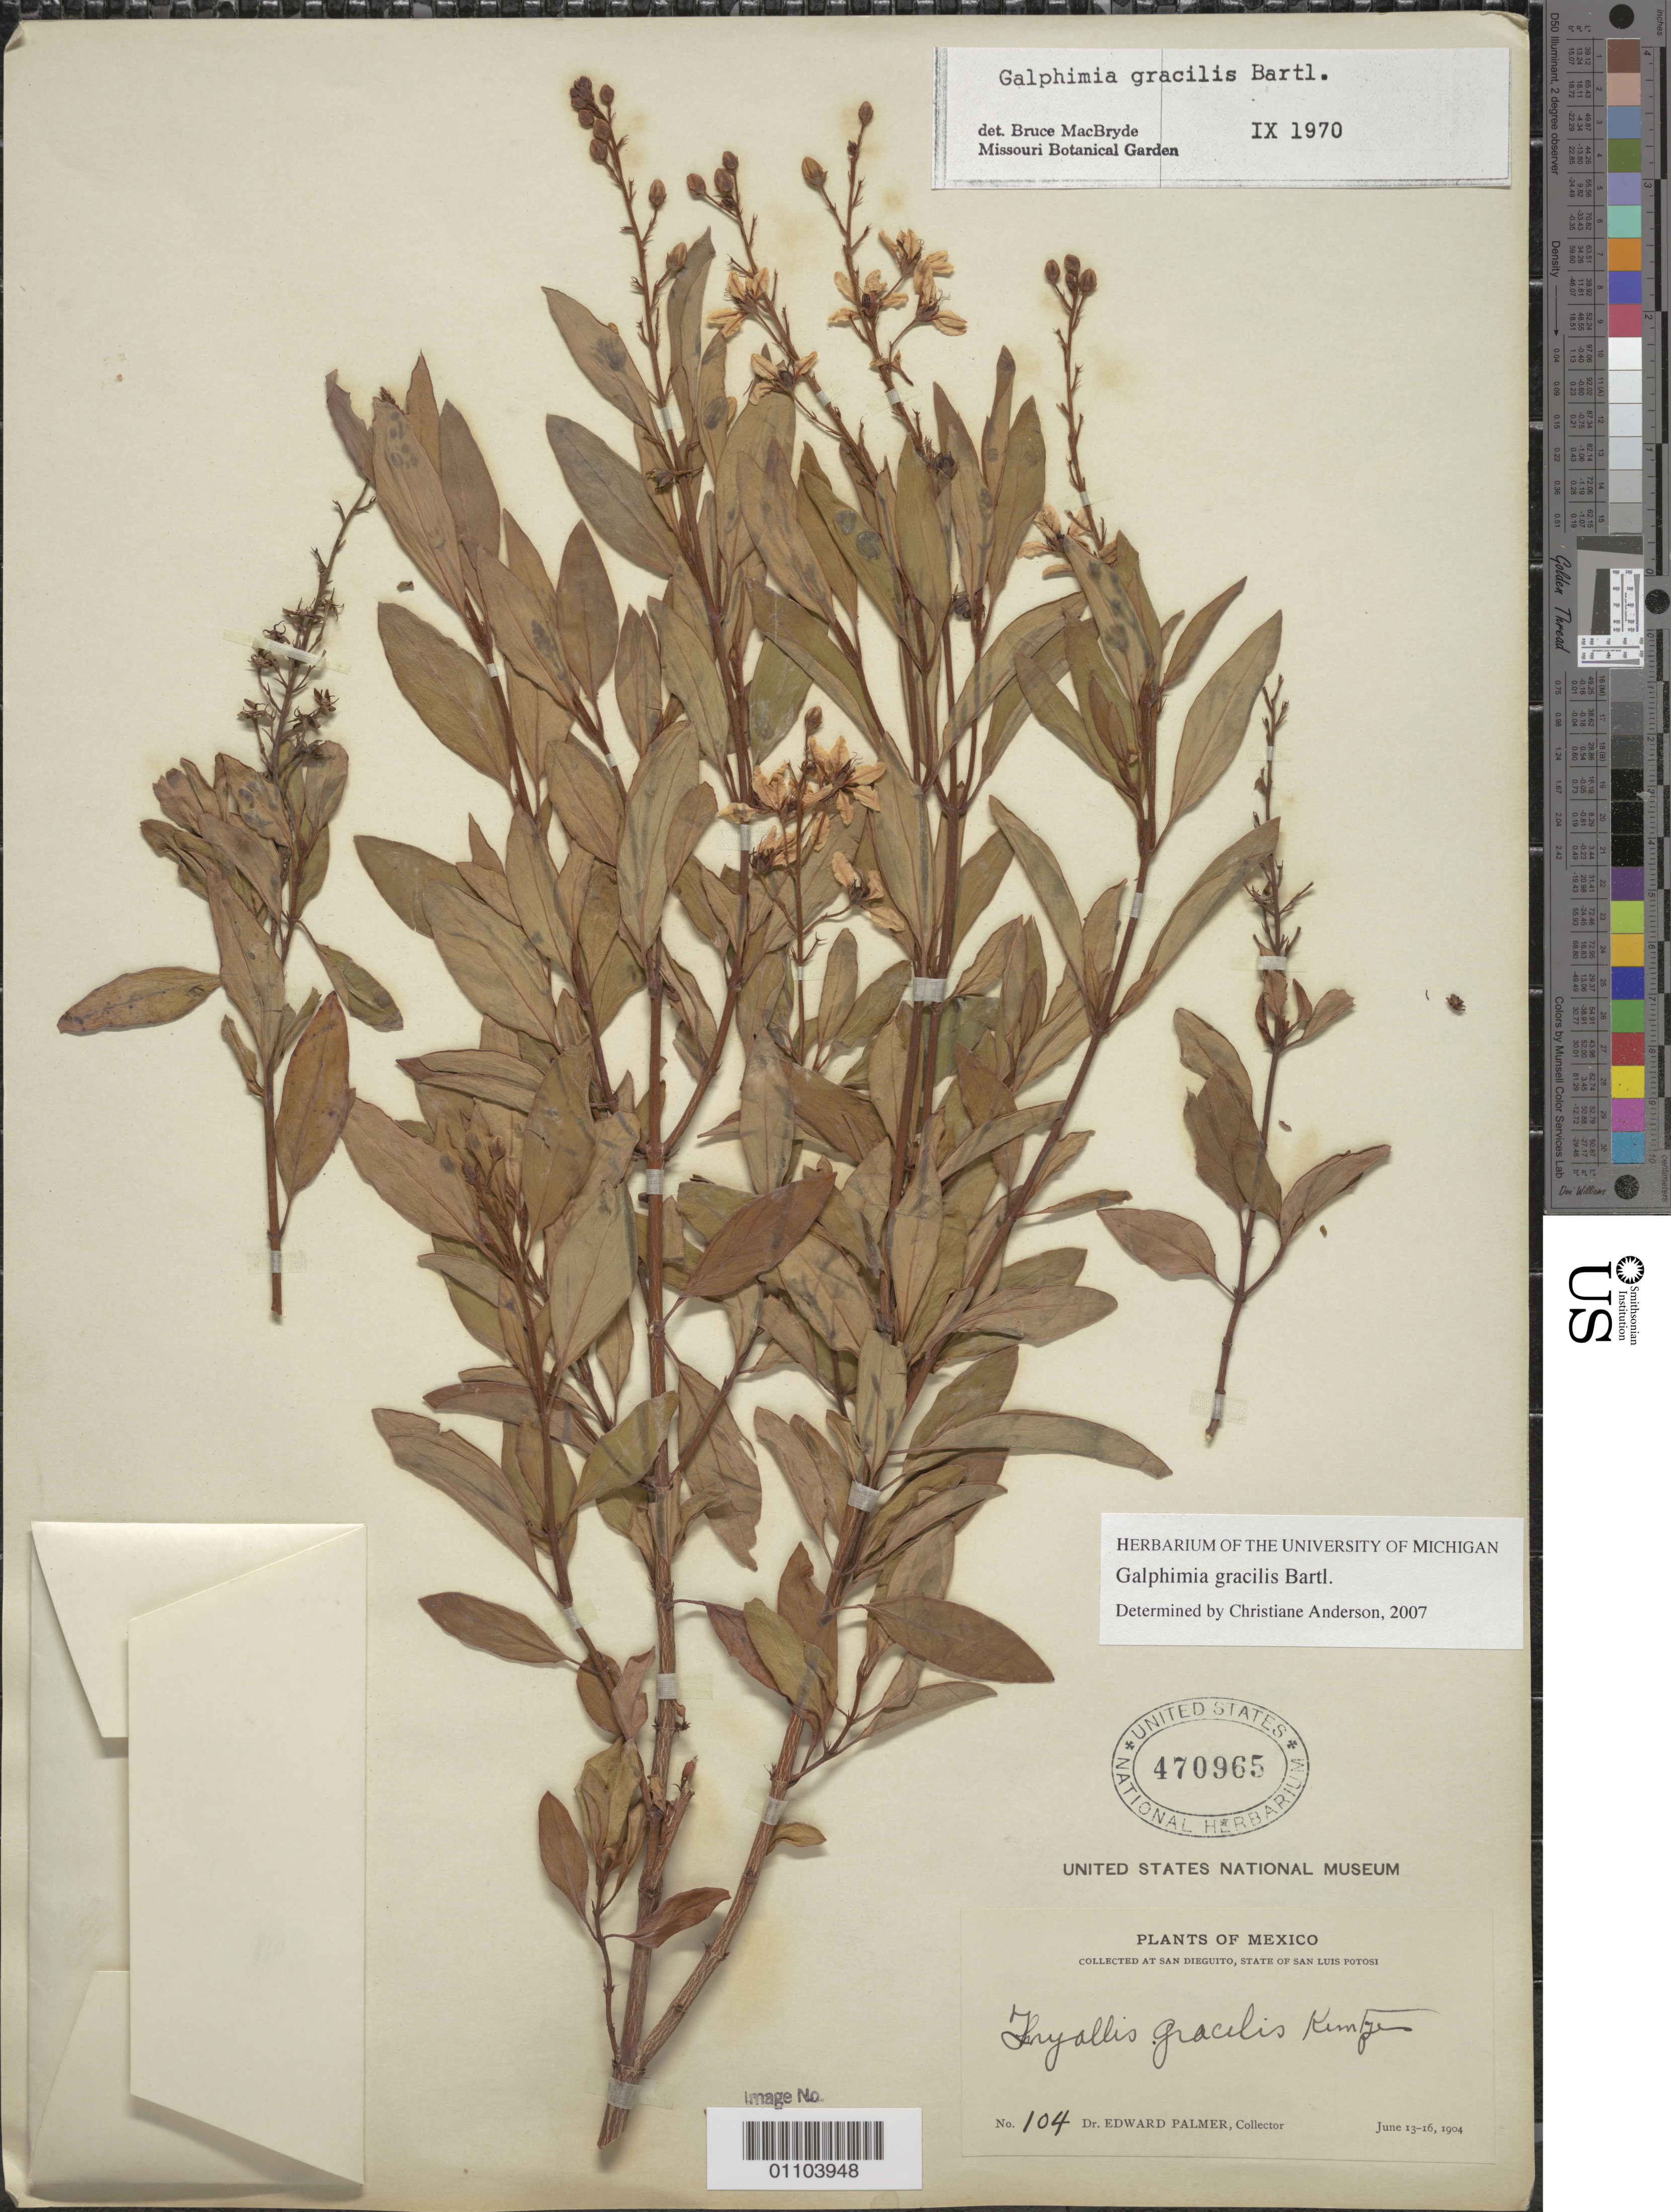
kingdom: Plantae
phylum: Tracheophyta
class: Magnoliopsida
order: Malpighiales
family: Malpighiaceae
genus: Galphimia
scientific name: Galphimia gracilis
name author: Bartl.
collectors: E. Palmer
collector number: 104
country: Mexico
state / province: San Luis Potosi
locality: At San Dieguito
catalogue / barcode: US 470965